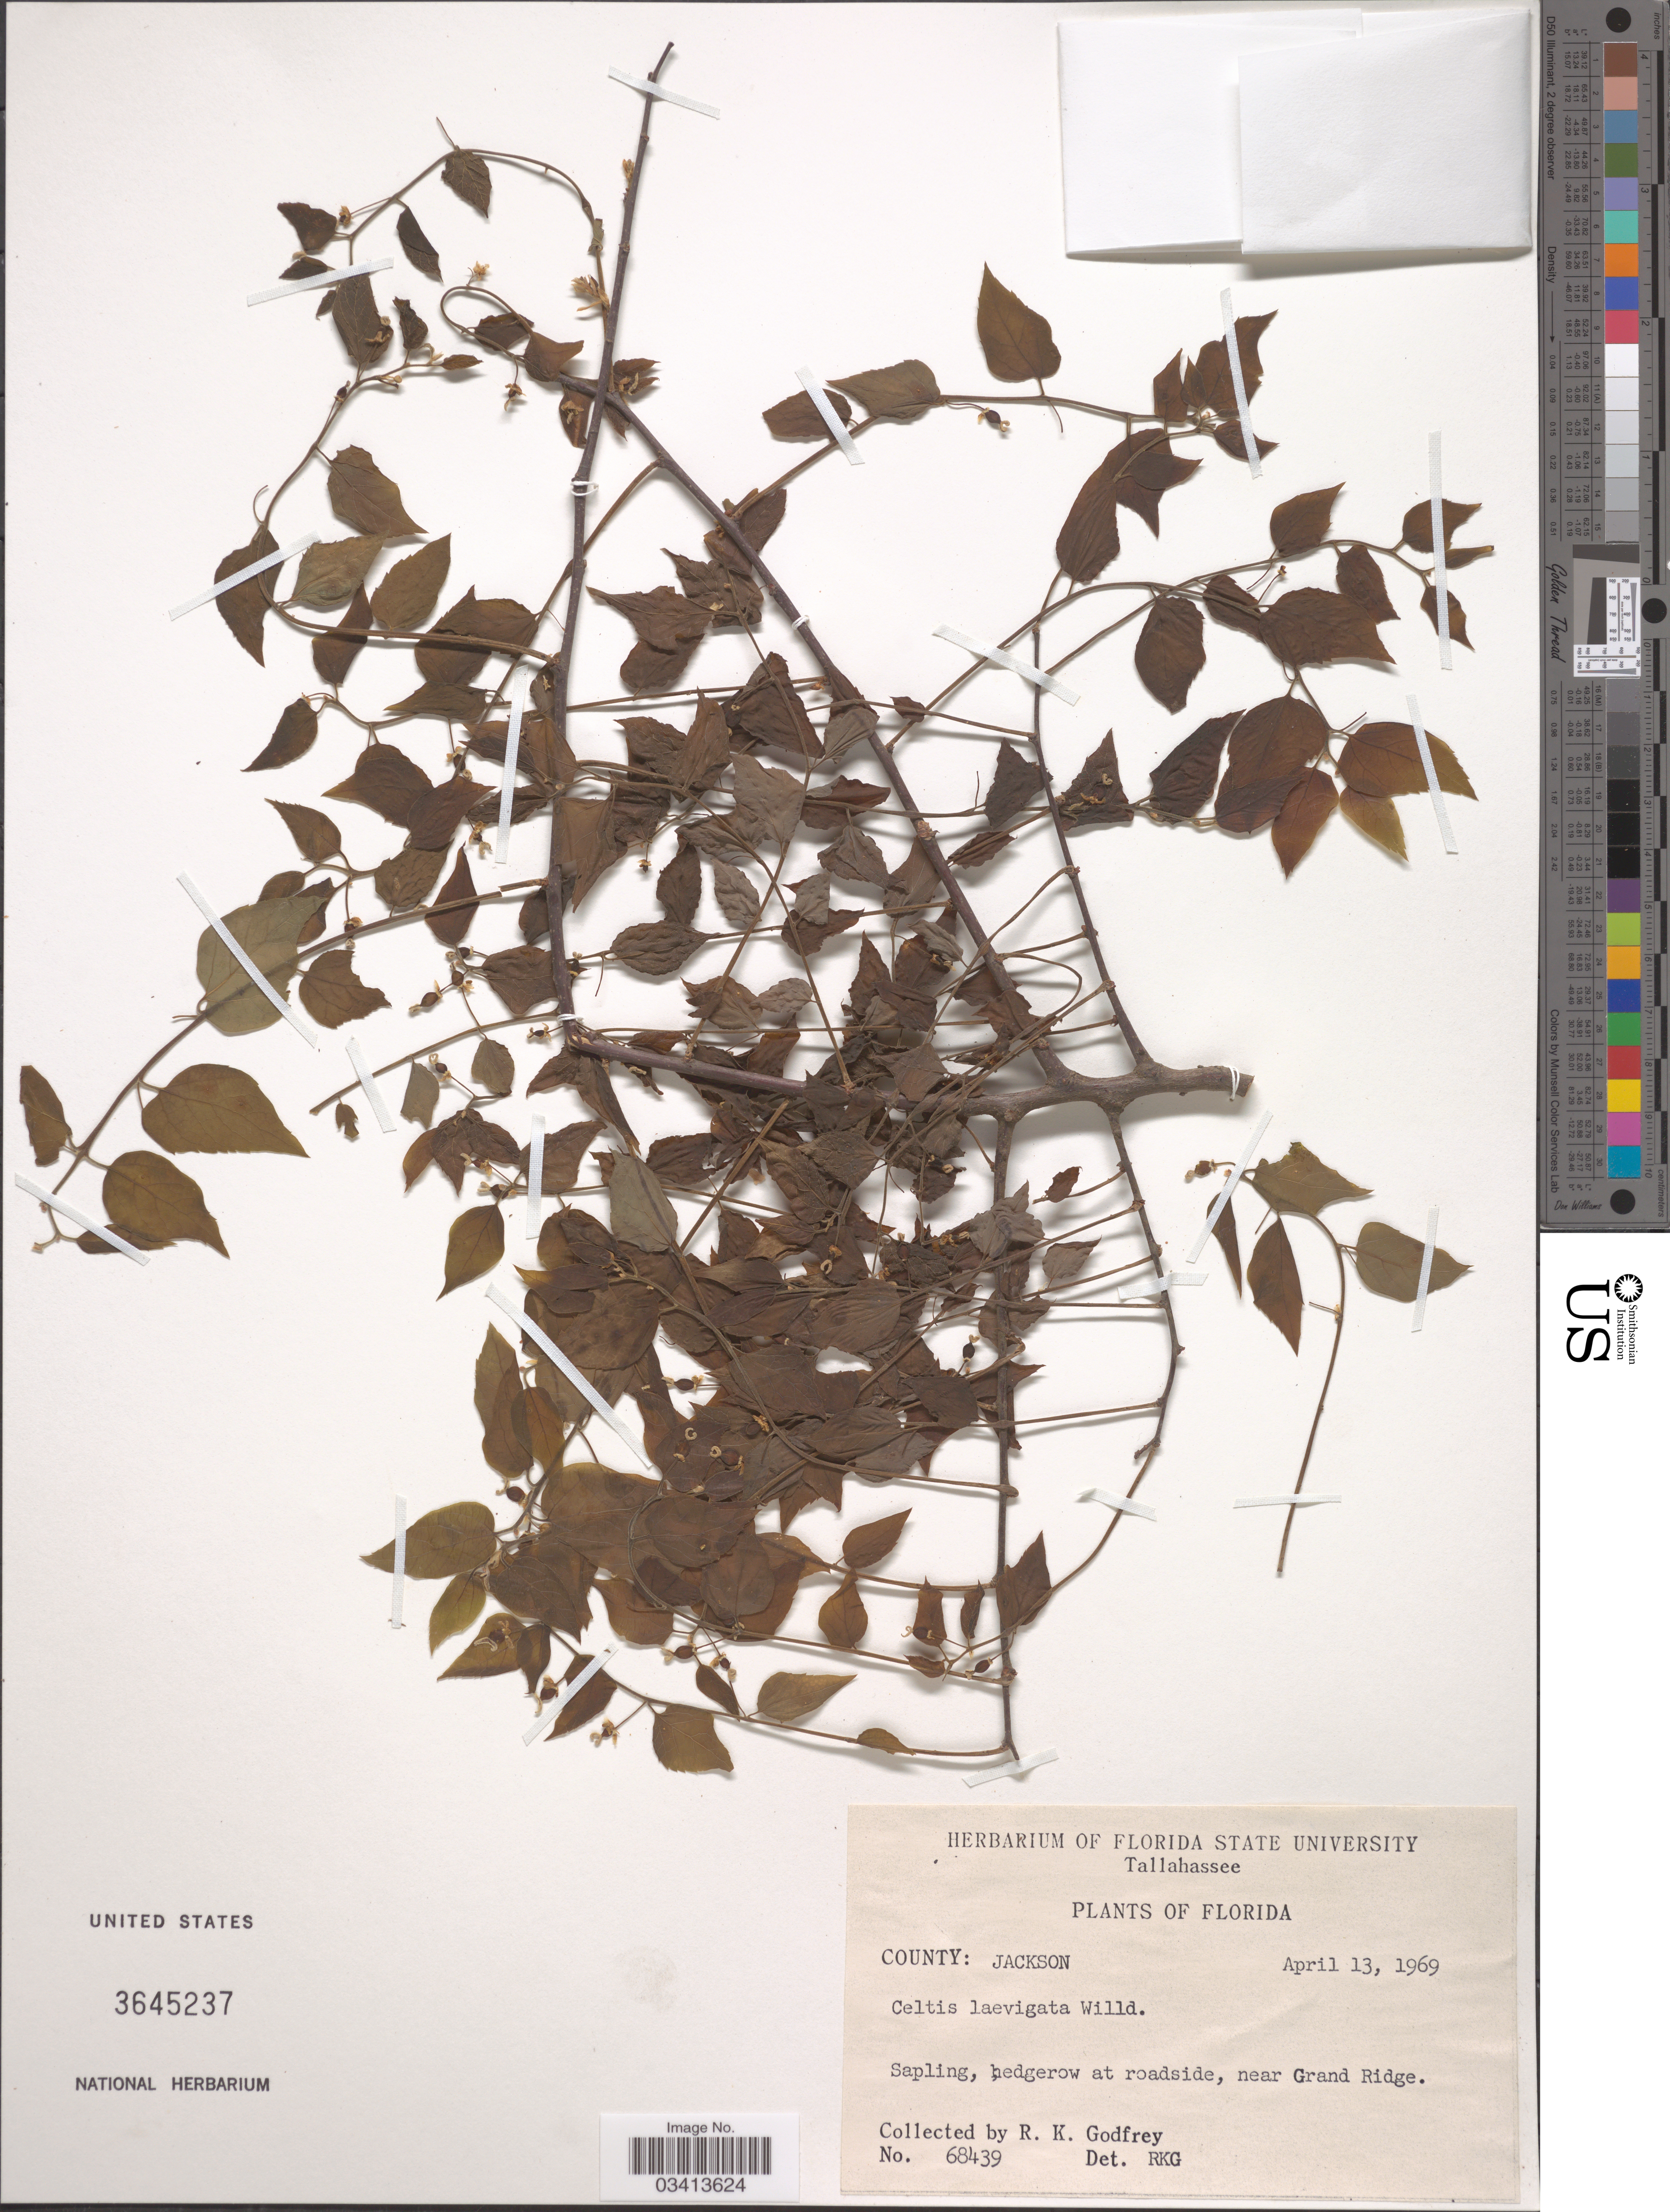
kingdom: Plantae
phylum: Tracheophyta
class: Magnoliopsida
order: Rosales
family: Cannabaceae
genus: Celtis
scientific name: Celtis laevigata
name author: Willd.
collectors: R. K. Godfrey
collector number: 68439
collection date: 1969-04-13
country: United States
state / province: Florida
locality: County: Jackson. Near Grand Ridge.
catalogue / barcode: US 3645237